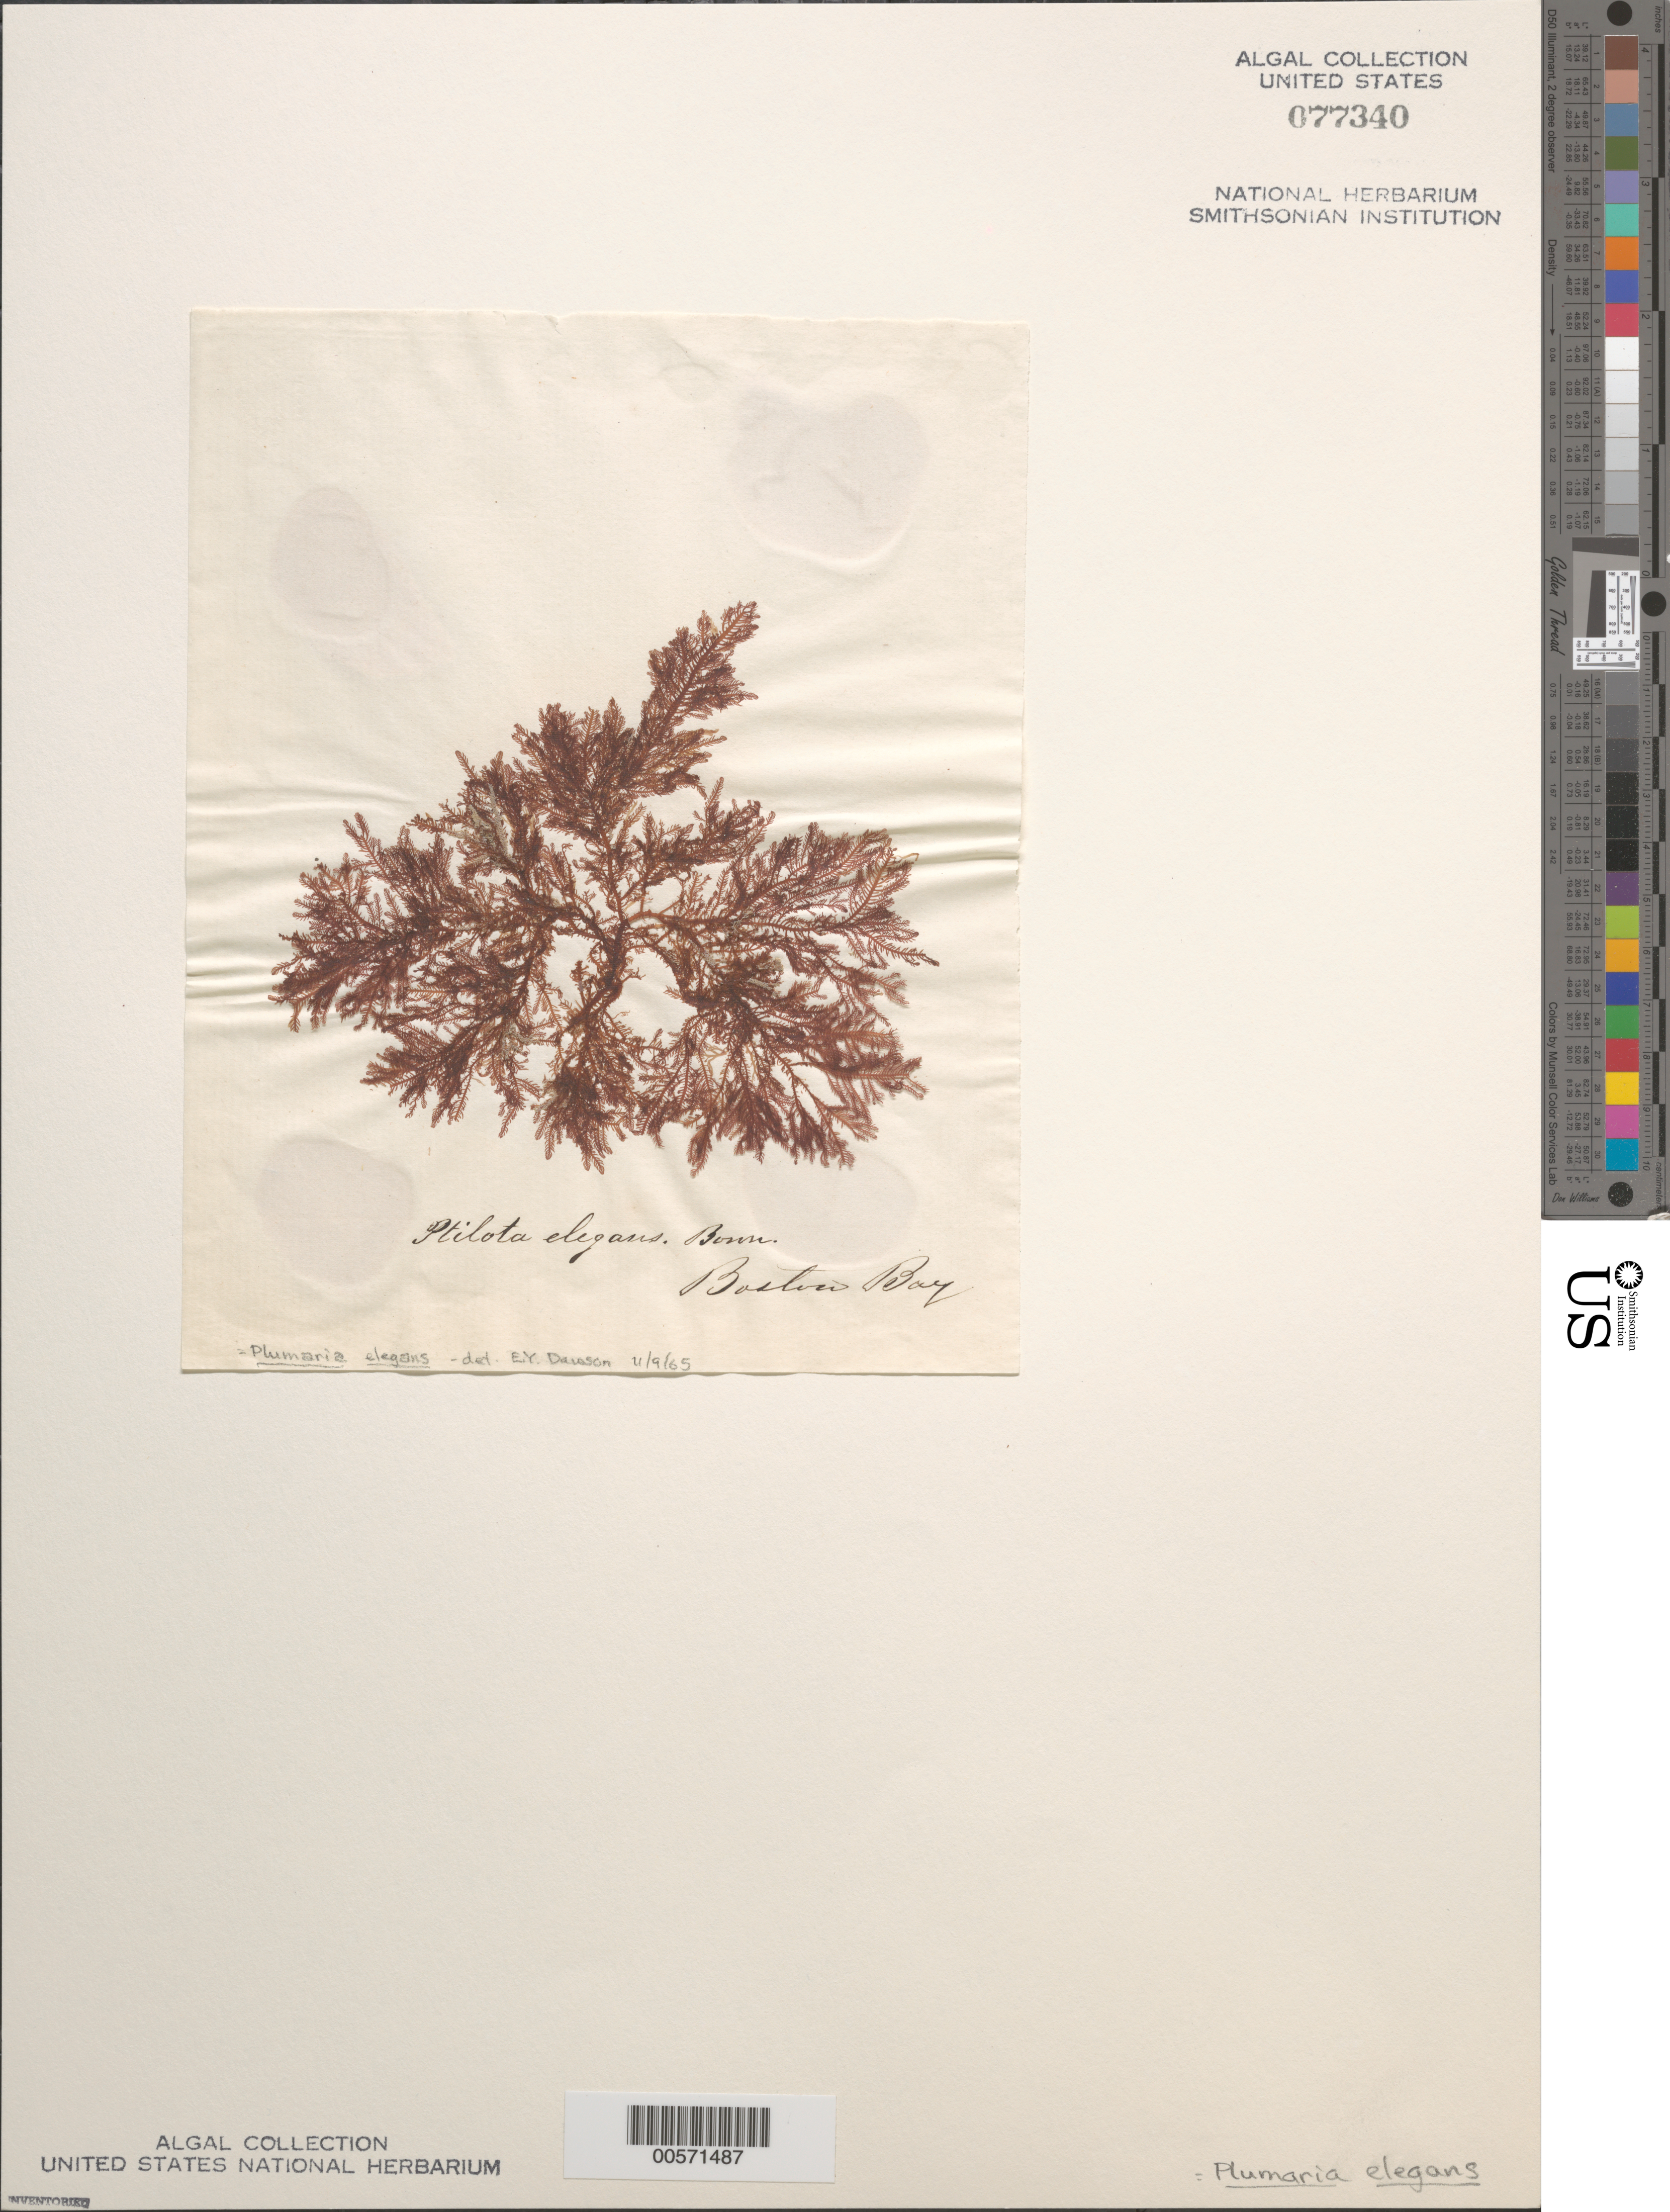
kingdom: Plantae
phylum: Rhodophyta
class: Florideophyceae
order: Ceramiales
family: Wrangeliaceae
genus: Plumaria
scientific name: Plumaria plumosa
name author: (Hudson) Kuntze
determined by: Algae name updating Project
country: United States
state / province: Massachusetts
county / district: Suffolk County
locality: Boston Bay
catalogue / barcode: US 77340